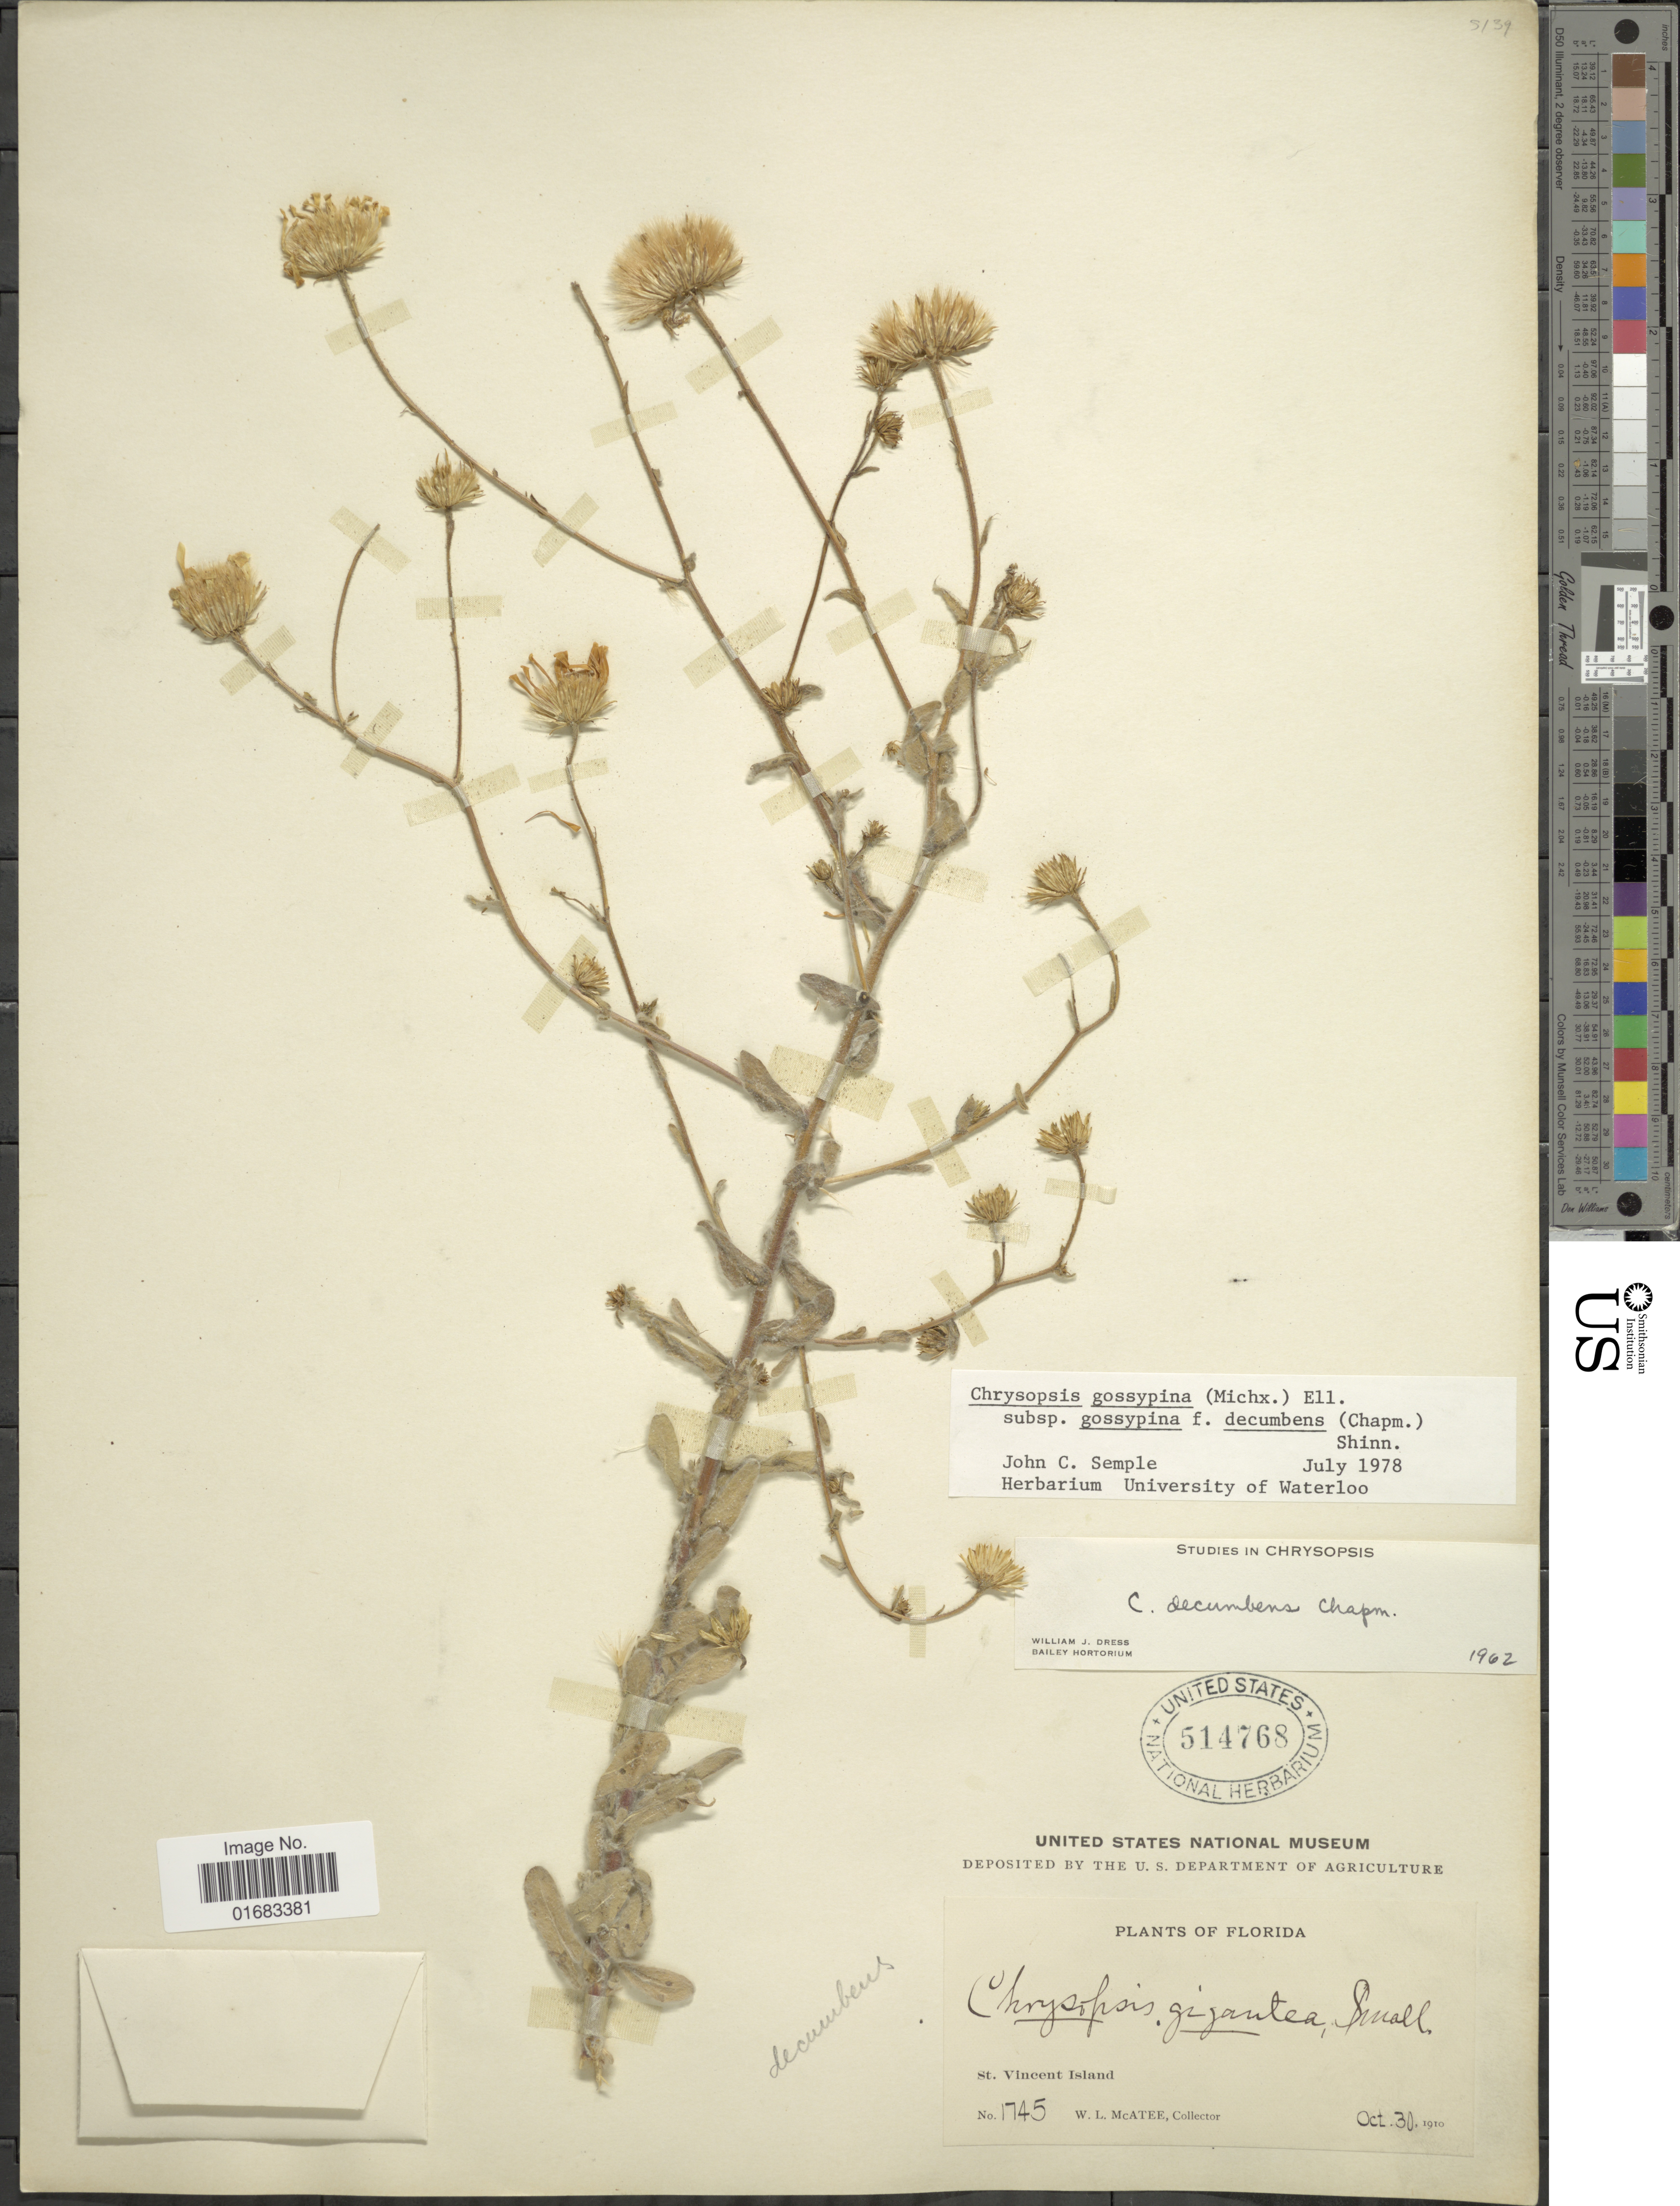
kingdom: Plantae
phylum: Tracheophyta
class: Magnoliopsida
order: Asterales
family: Asteraceae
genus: Chrysopsis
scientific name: Chrysopsis gossypina f. decumbens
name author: (Chapm.) R.K. Godfrey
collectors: W. McAtee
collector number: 1745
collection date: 1910-10-30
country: United States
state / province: Florida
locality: Florida. St. Vincent Island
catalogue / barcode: US 514768